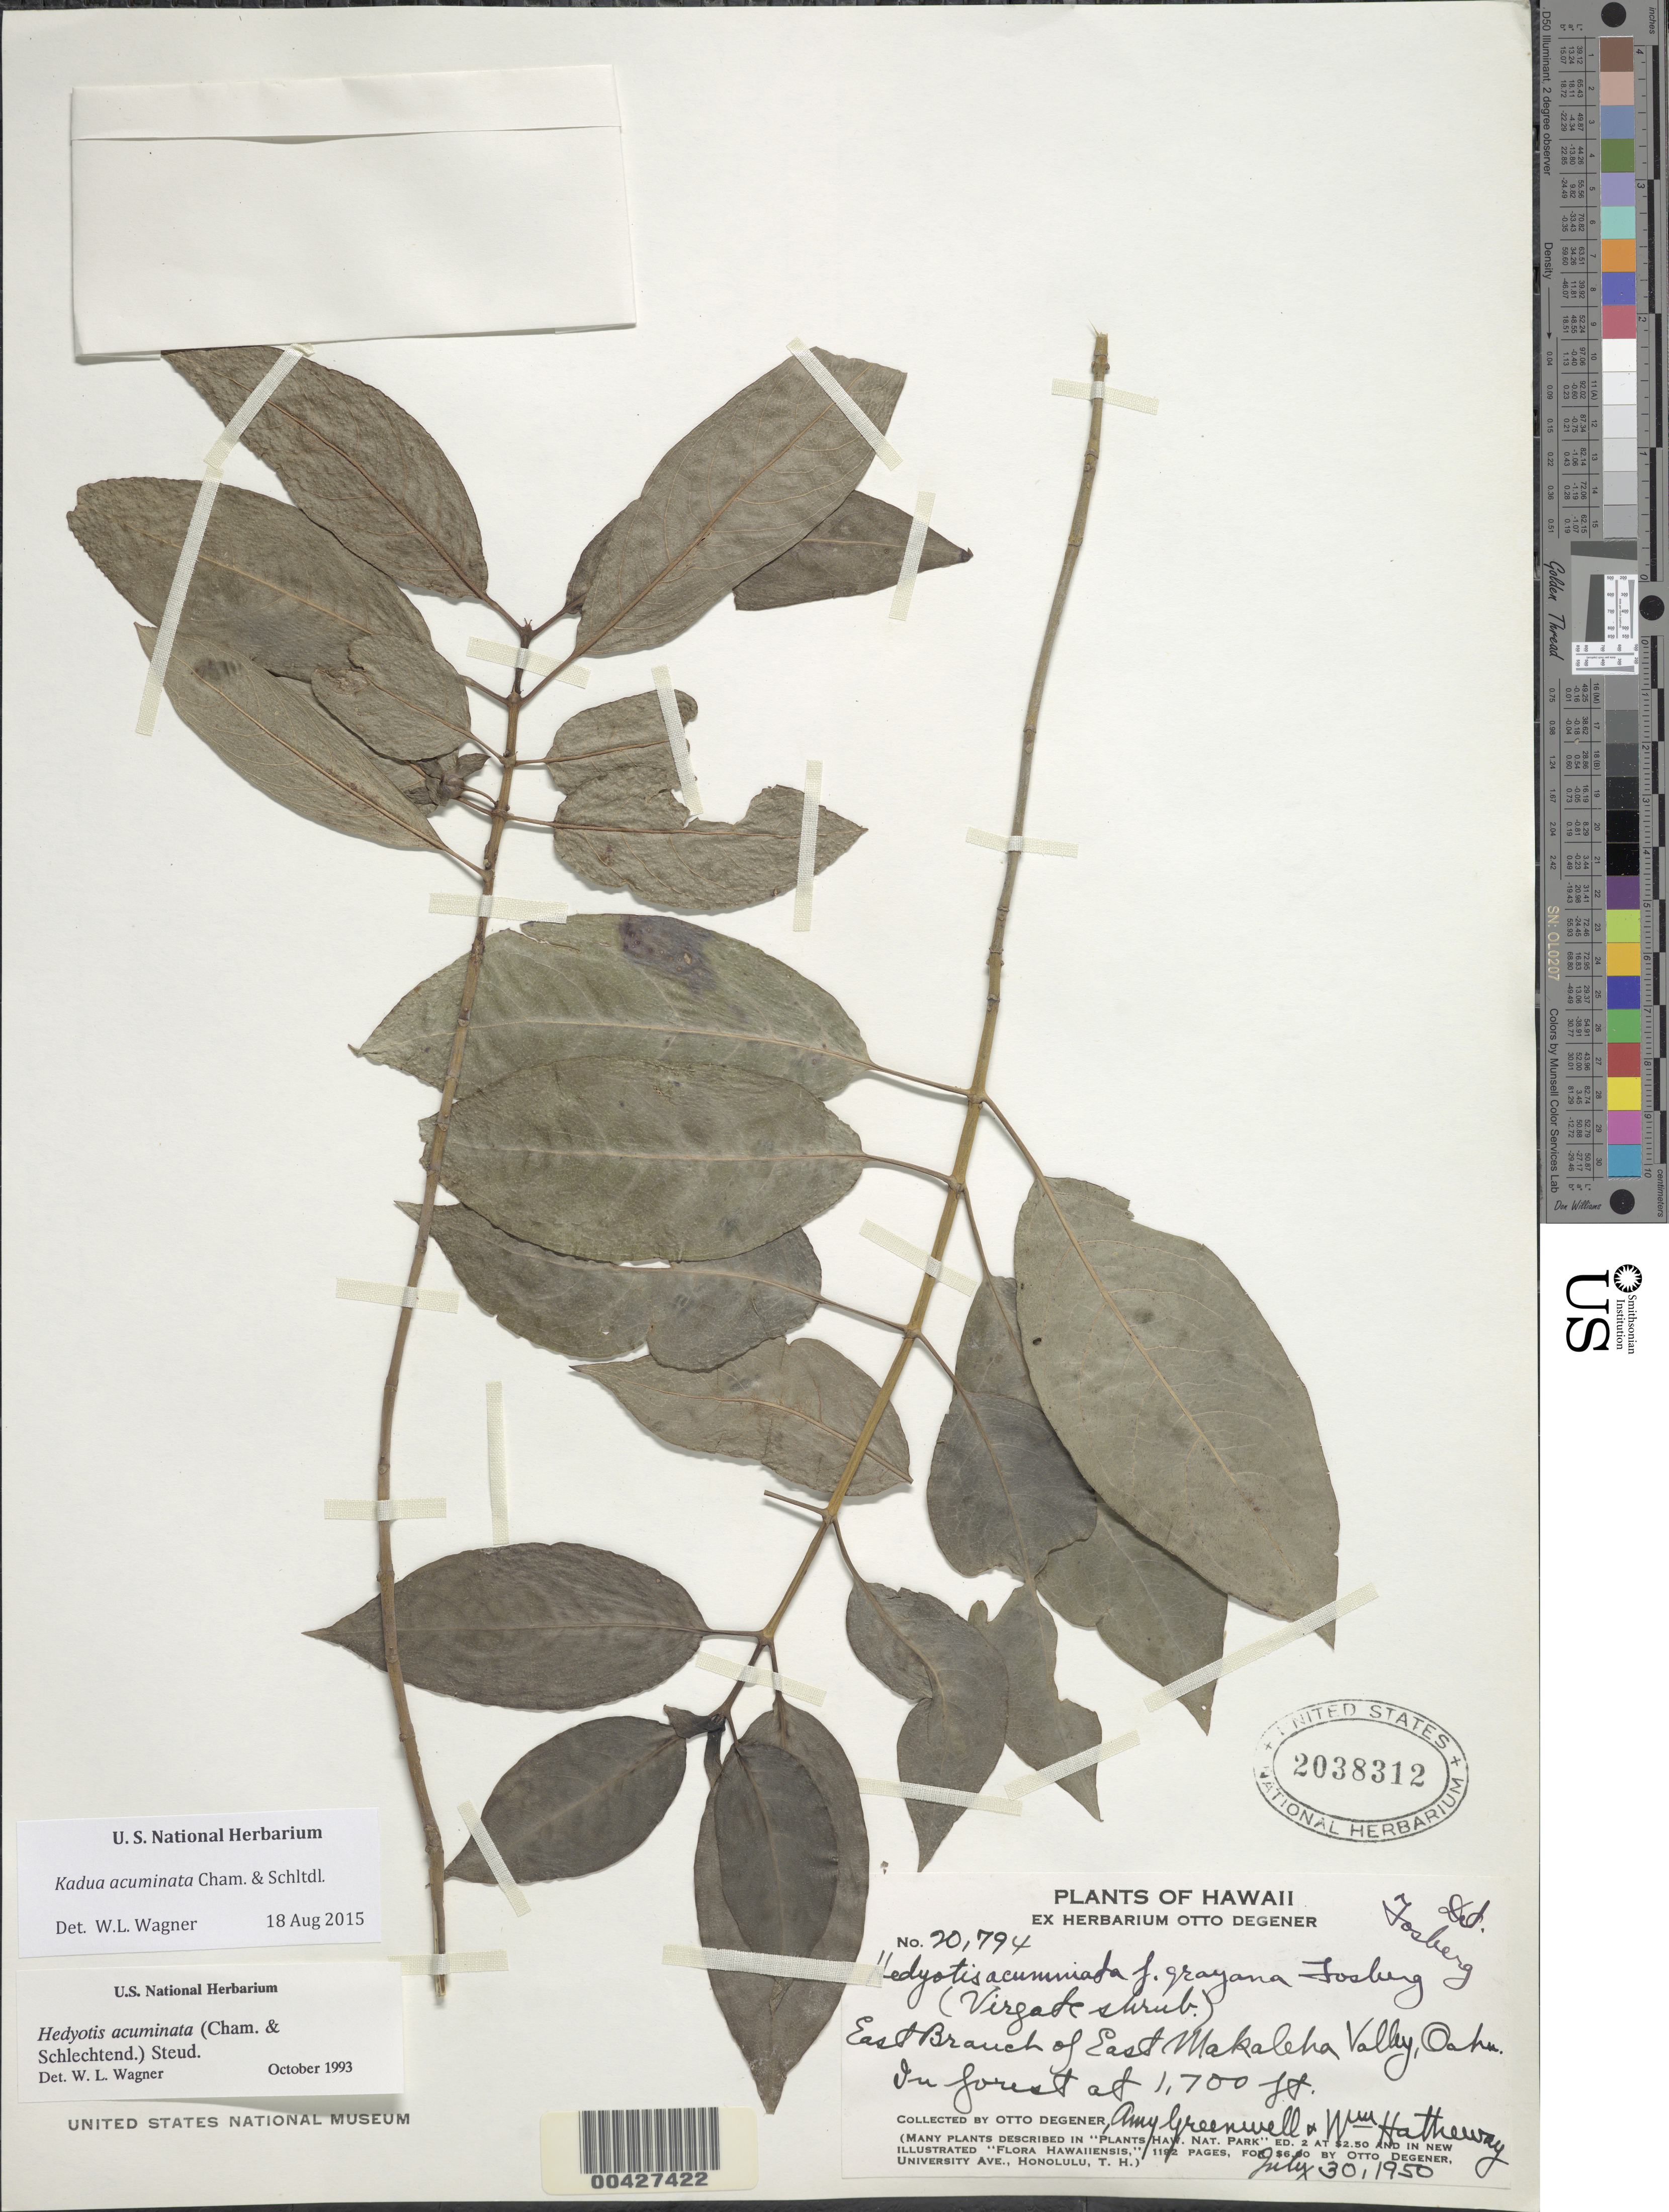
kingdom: Plantae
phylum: Tracheophyta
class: Magnoliopsida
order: Gentianales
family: Rubiaceae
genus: Kadua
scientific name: Kadua acuminata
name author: Cham. & Schltdl.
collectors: O. Degener, A. B. Greenwell & W. Hatheway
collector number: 20794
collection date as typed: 30 Jul 1950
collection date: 1950-07-30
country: United States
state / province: Hawaii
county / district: Honolulu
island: Oahu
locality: East branch of East Makaleha Valley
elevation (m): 518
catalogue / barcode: US 2038312